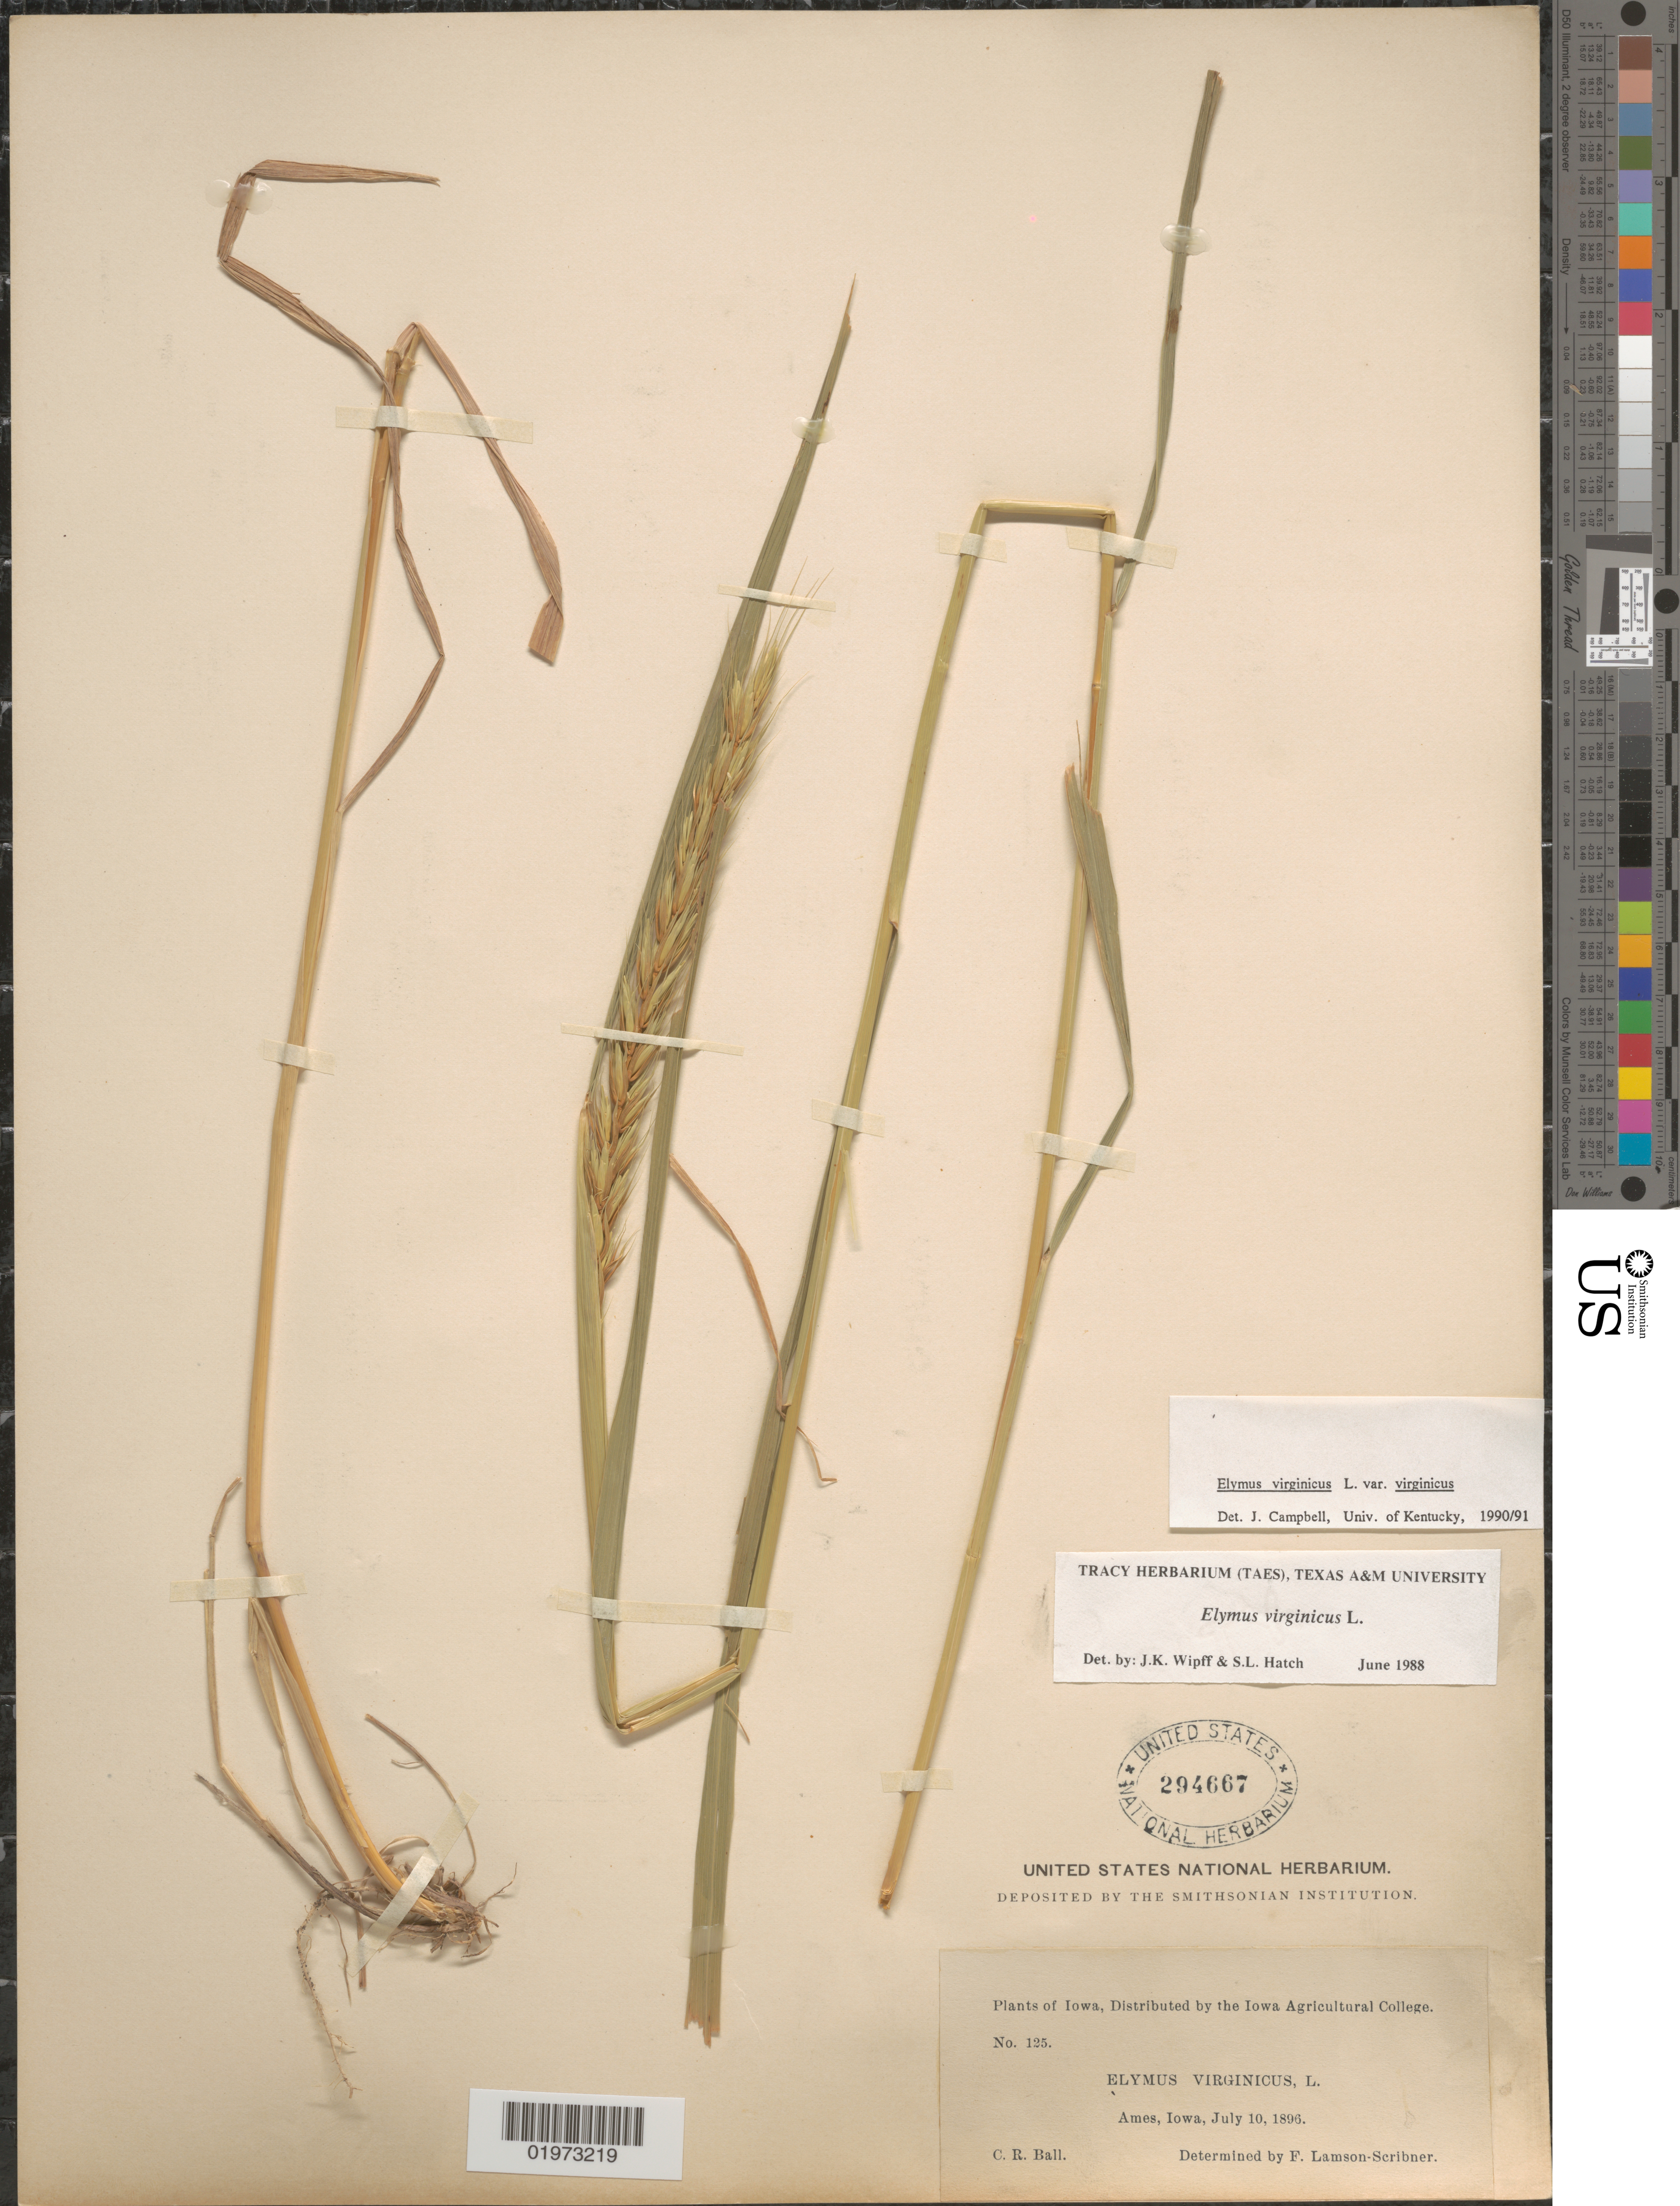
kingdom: Plantae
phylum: Tracheophyta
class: Liliopsida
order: Poales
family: Poaceae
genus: Elymus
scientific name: Elymus virginicus var. virginicus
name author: L.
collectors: C. R. Ball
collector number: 125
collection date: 1896-07-10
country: United States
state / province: Iowa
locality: Ames.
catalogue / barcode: US 294667